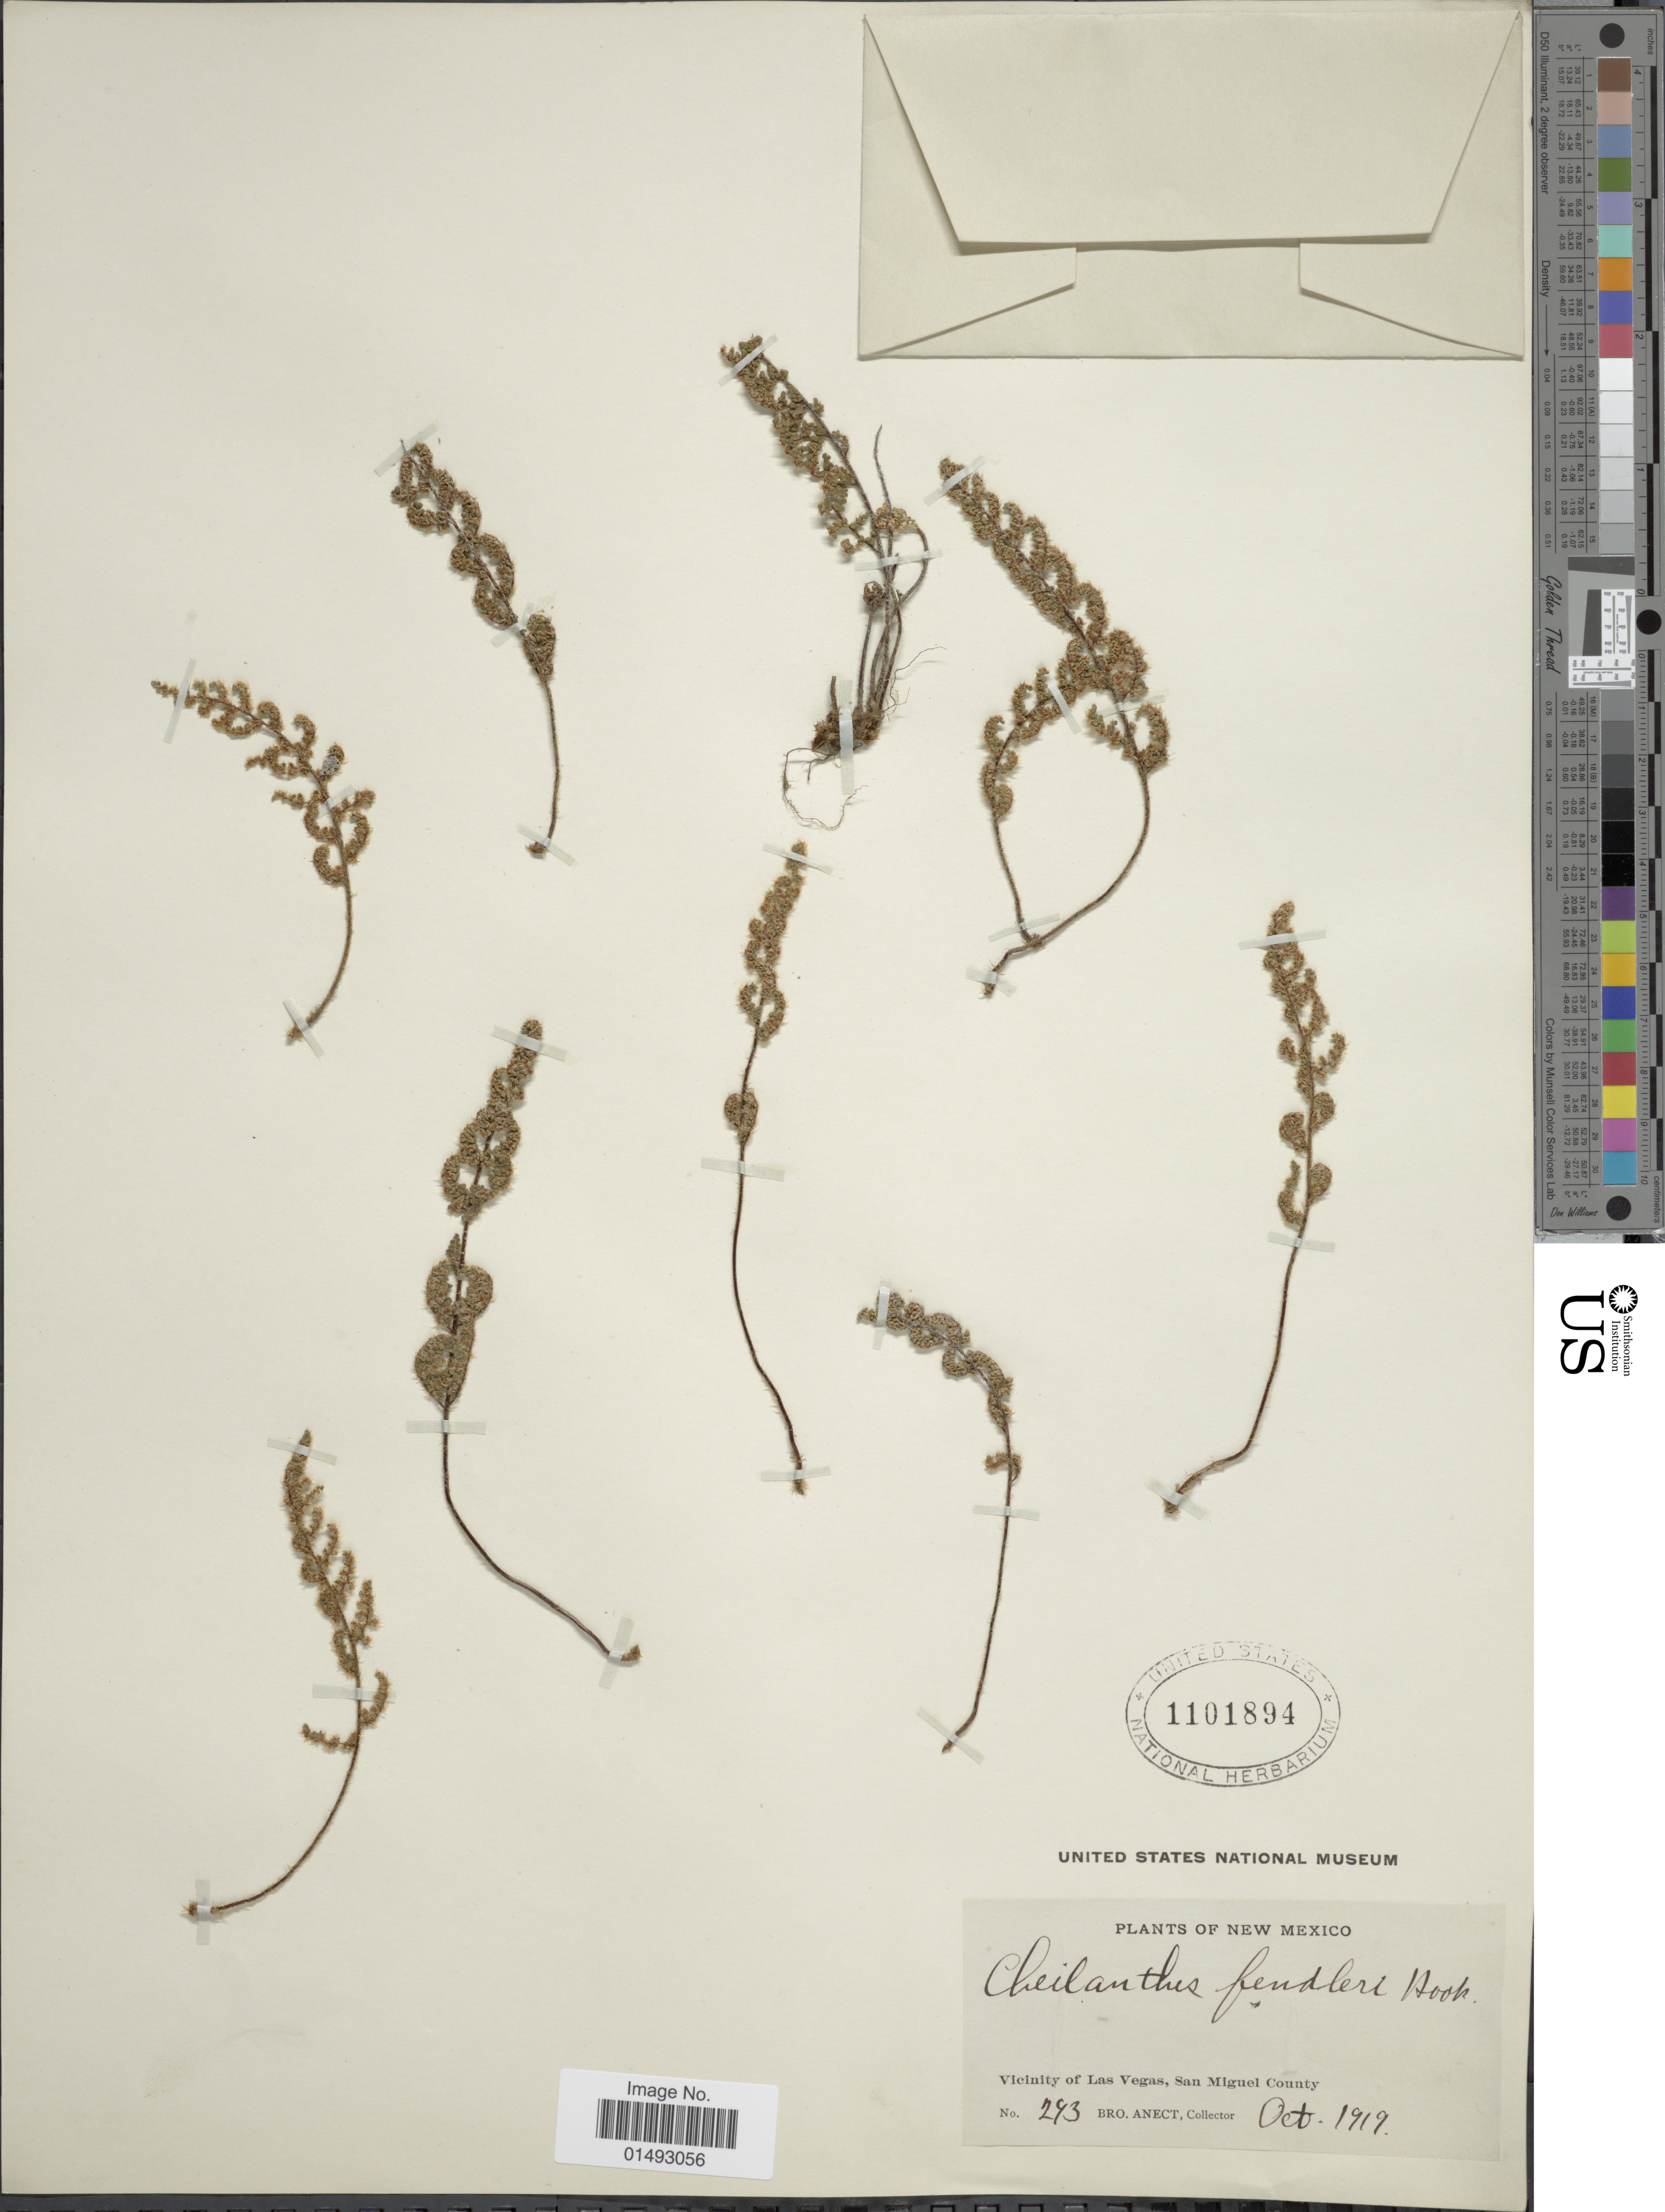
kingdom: Plantae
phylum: Tracheophyta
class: Polypodiopsida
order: Polypodiales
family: Pteridaceae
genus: Myriopteris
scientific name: Myriopteris fendleri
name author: (Hook.) E. Fourn.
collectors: B. Anect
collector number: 293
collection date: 1919-10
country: United States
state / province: New Mexico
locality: Vicinity of Las Vegas, San Miguel County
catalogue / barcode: US 1101894